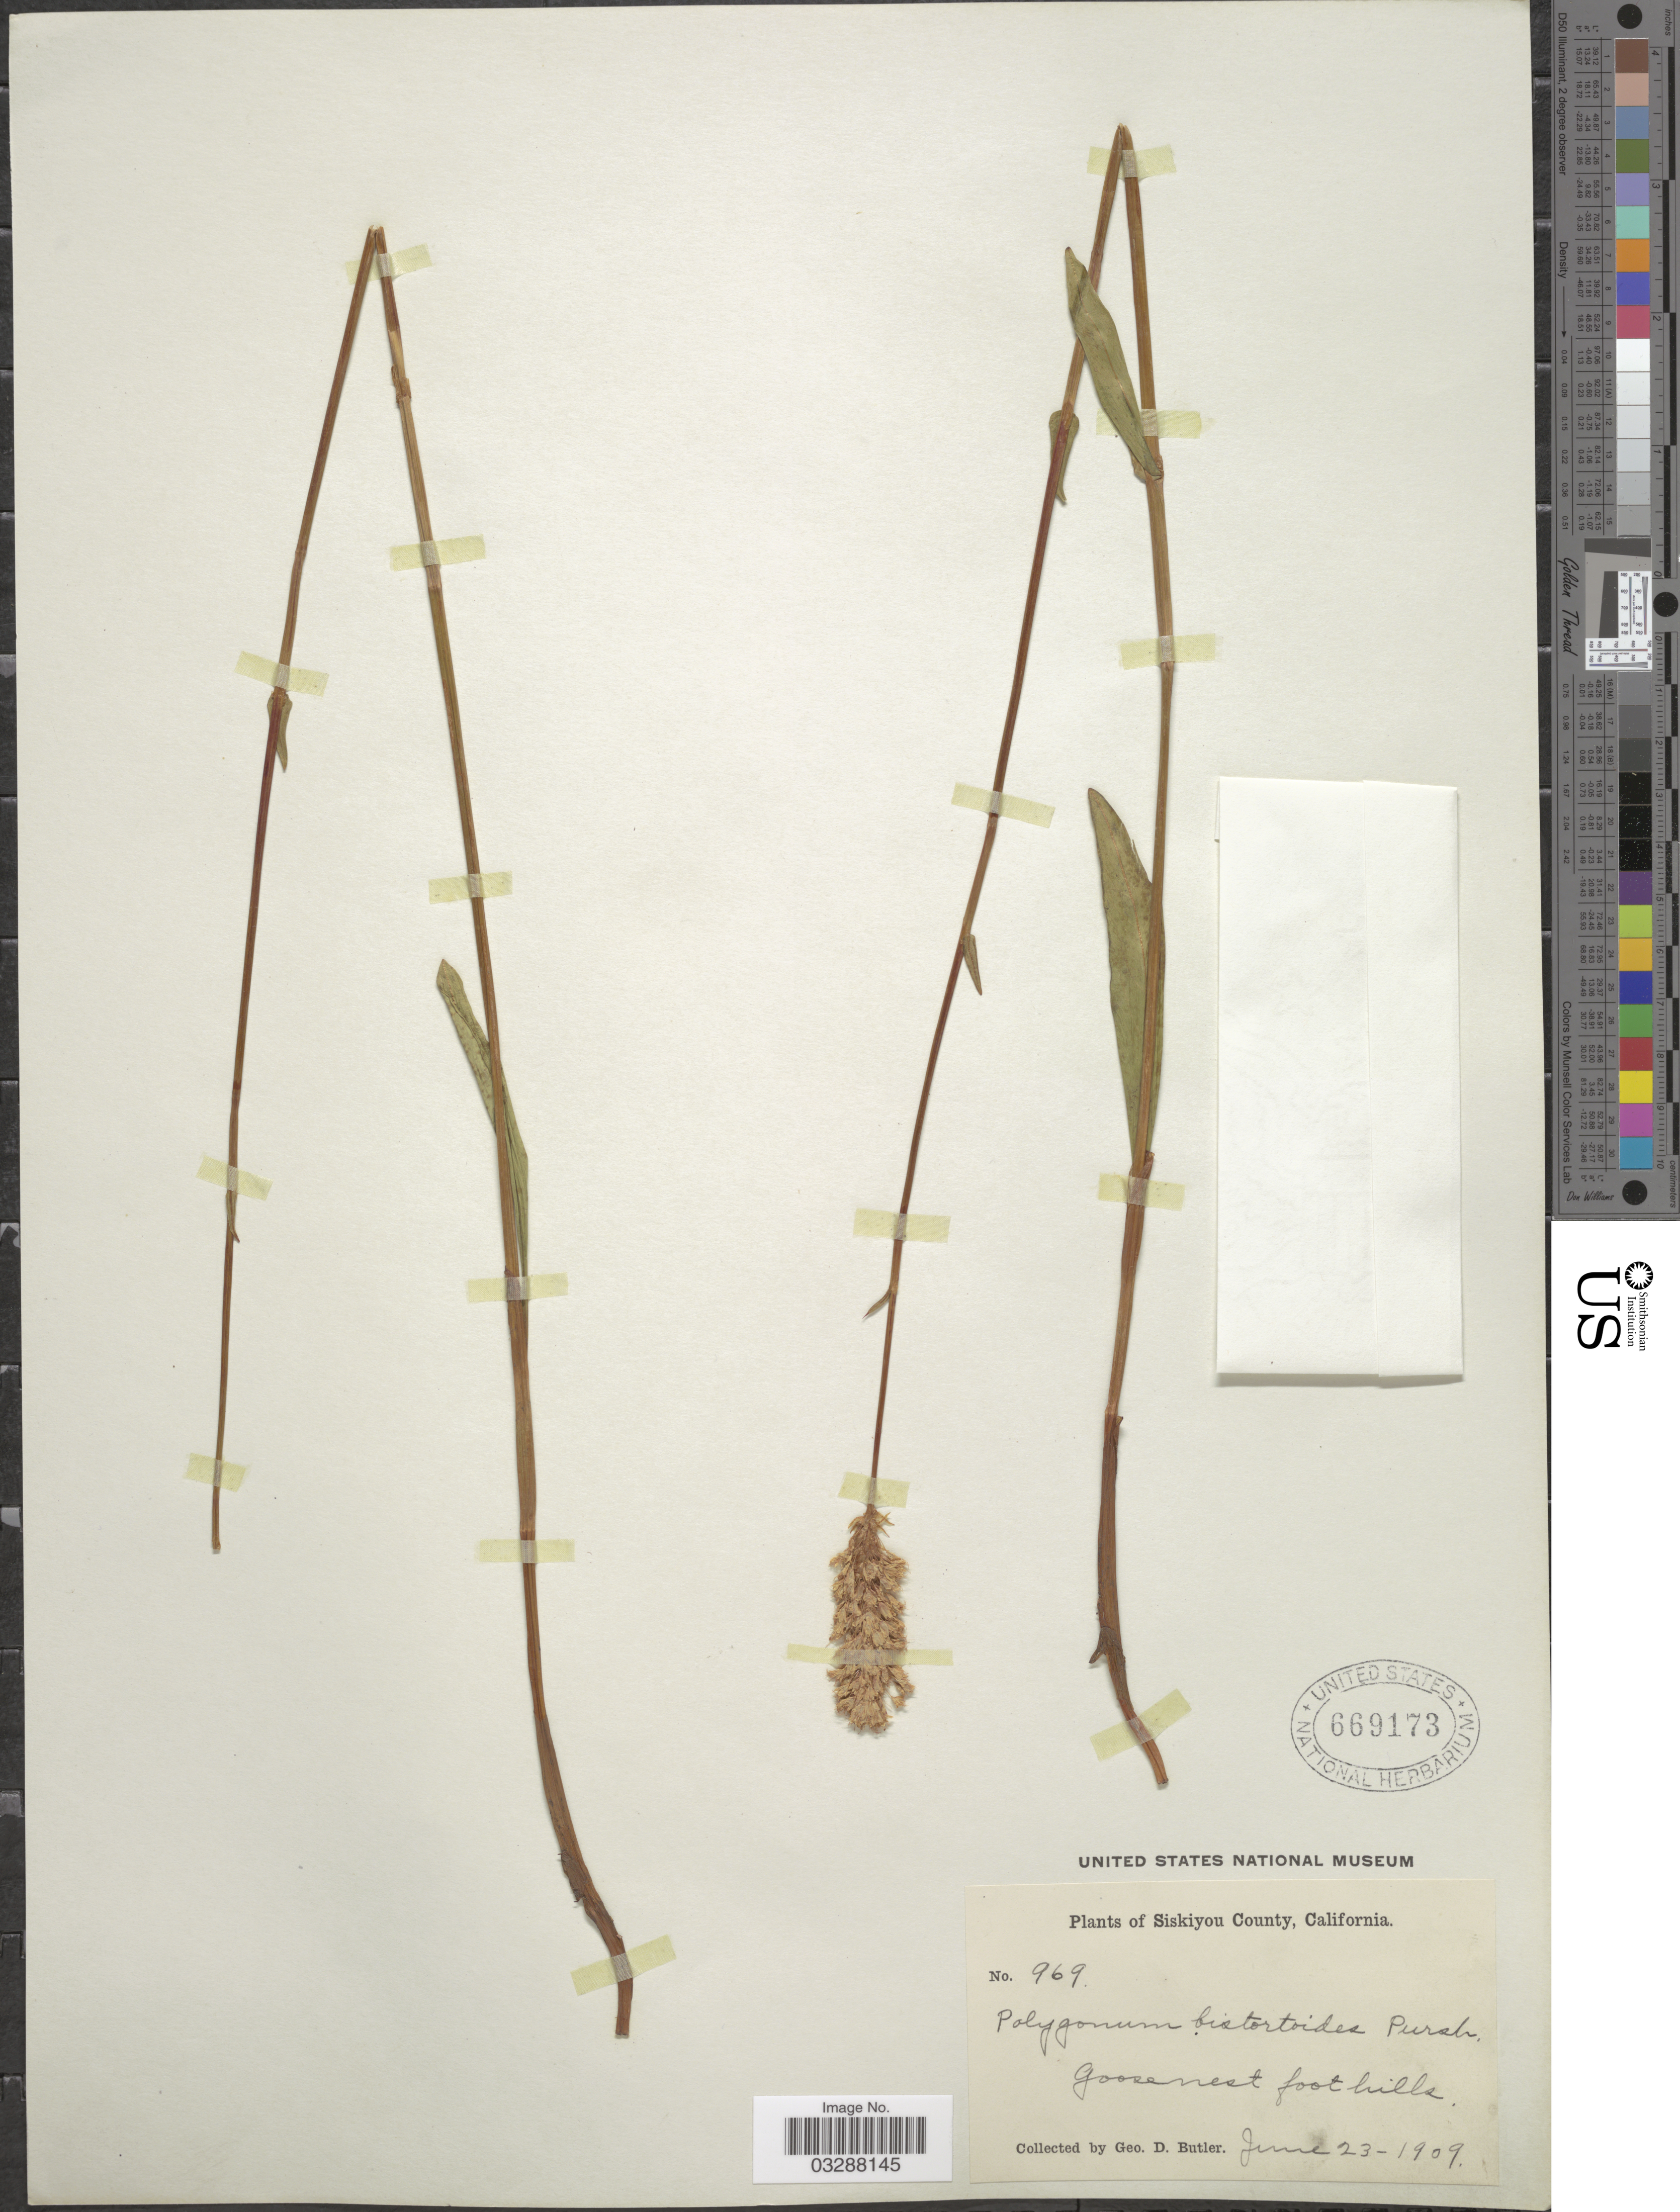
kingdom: Plantae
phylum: Tracheophyta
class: Magnoliopsida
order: Caryophyllales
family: Polygonaceae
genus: Bistorta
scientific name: Bistorta bistortoides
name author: (Pursh) Small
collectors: G. D. Butler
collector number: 969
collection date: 1909-06-23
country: United States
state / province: California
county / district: Siskiyou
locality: Siskiyou County. Goosenest foot hills.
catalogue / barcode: US 669173